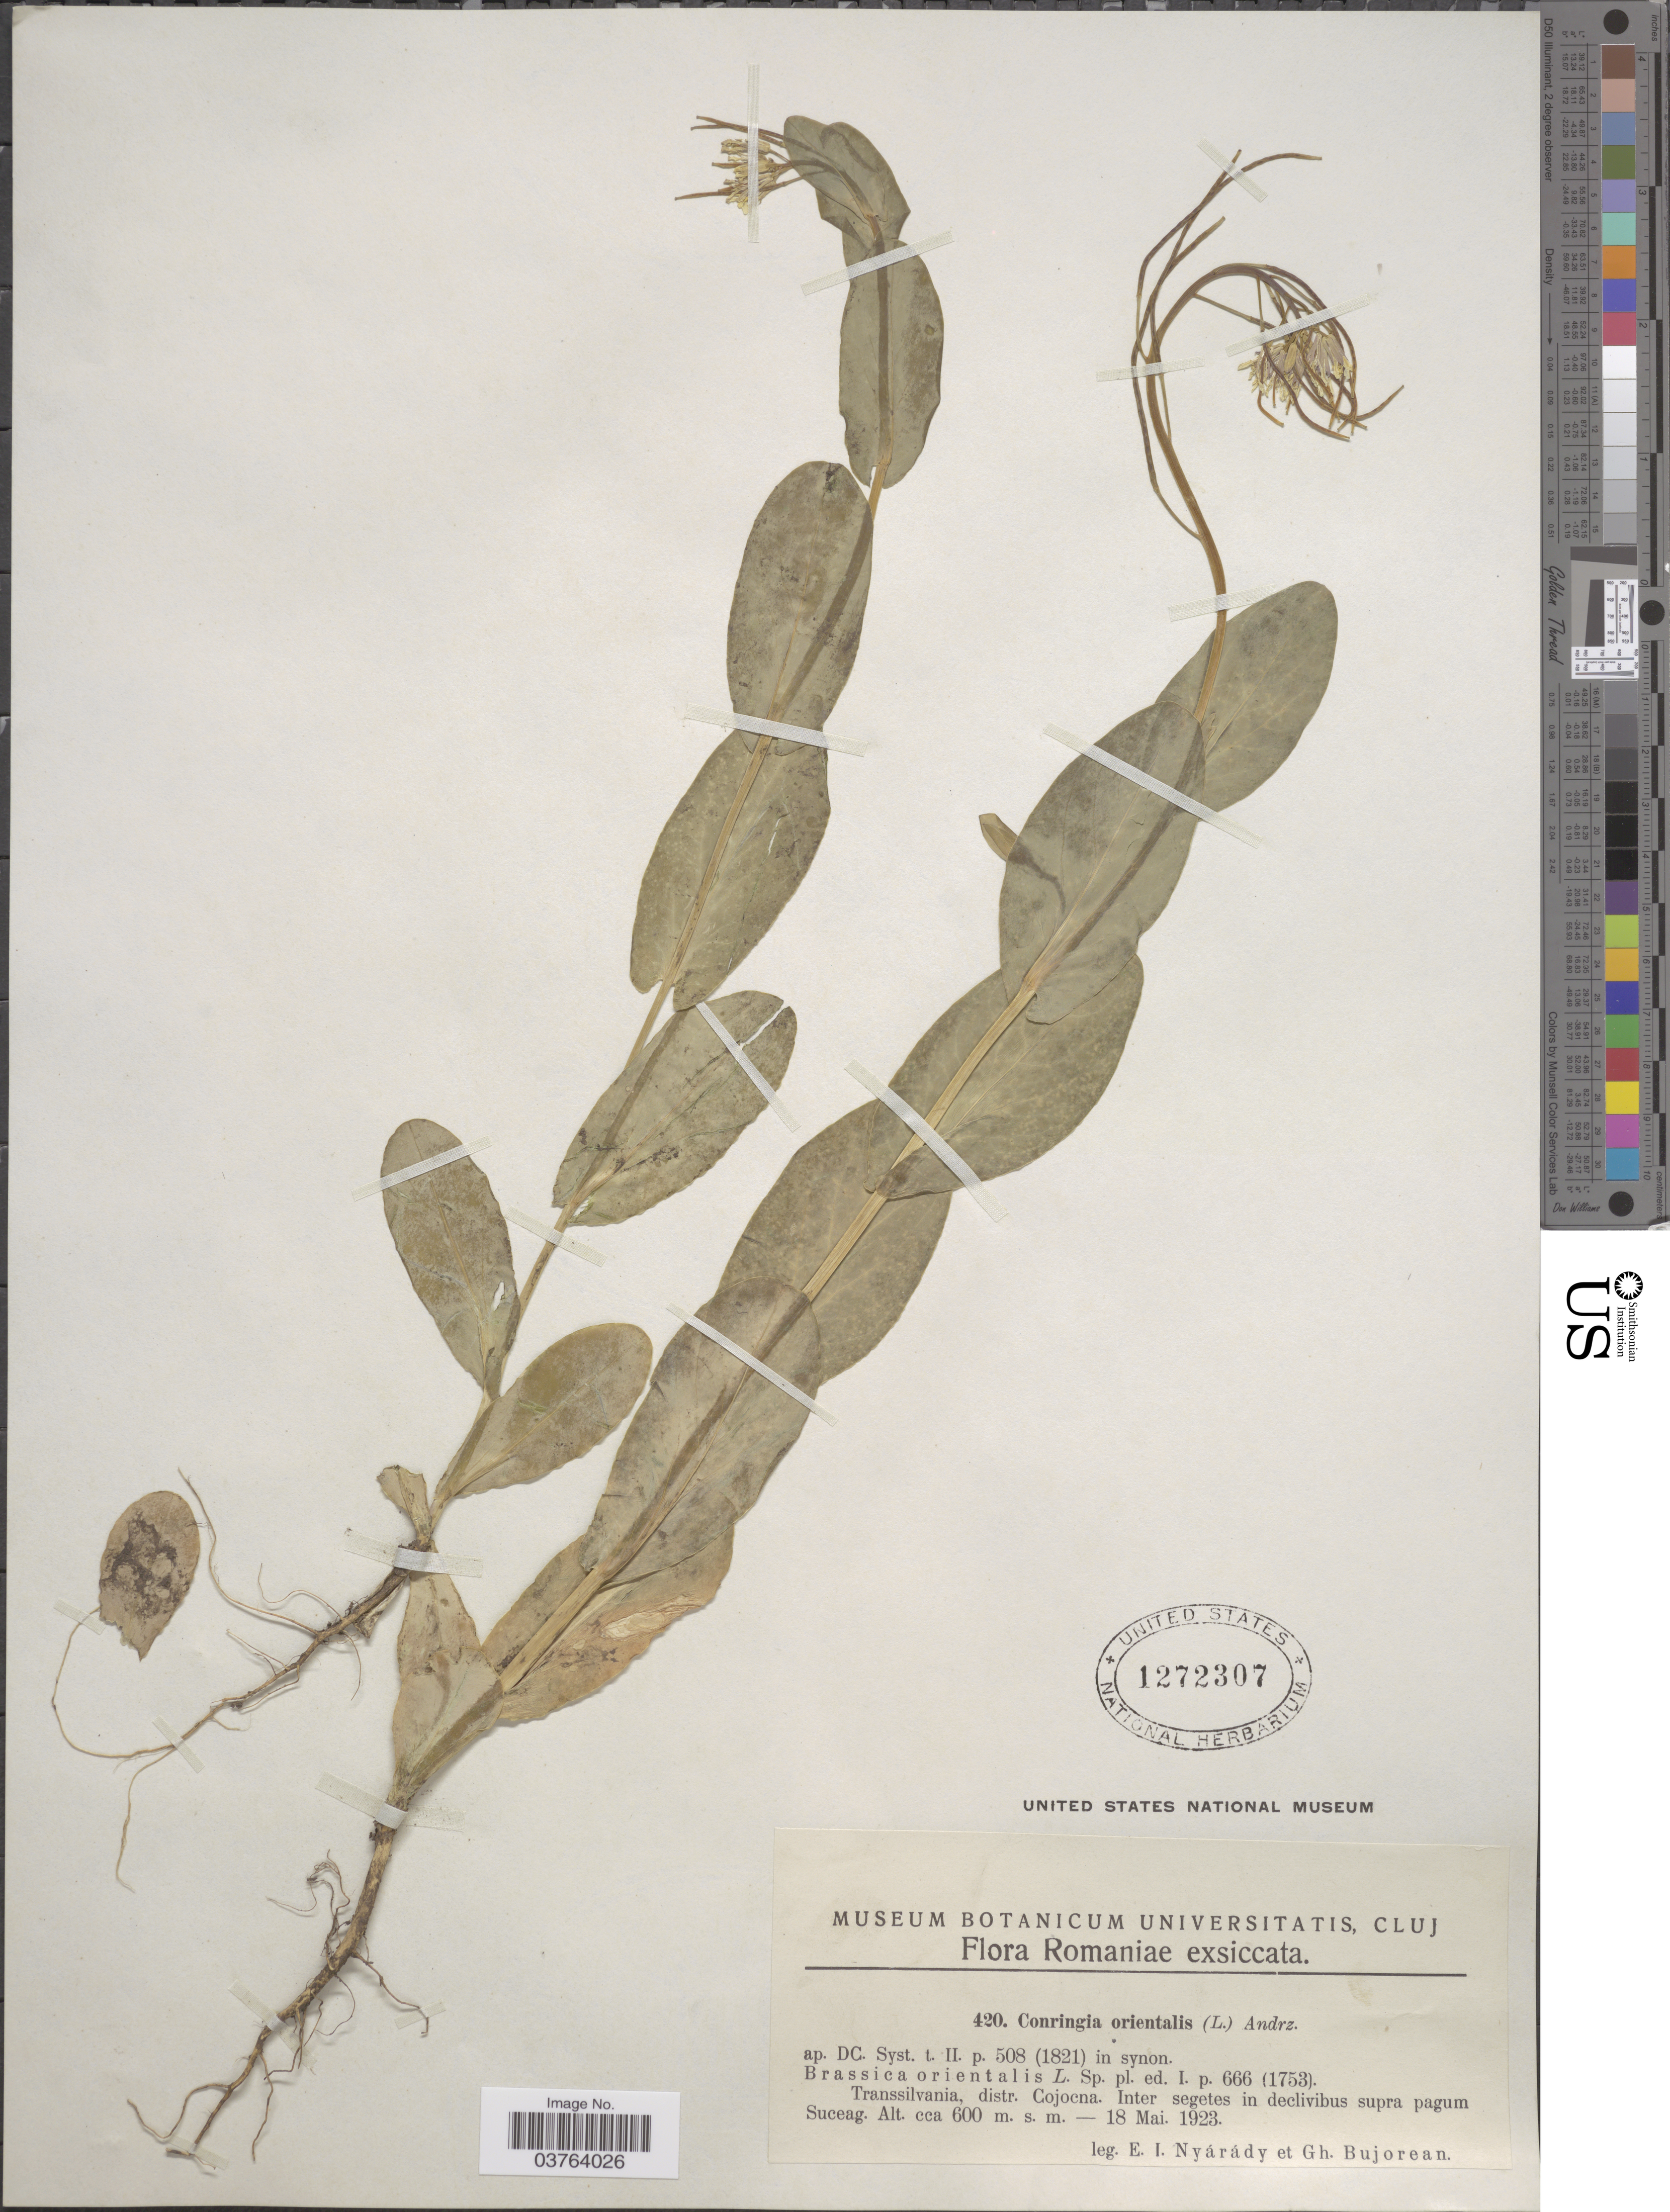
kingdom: Plantae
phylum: Tracheophyta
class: Magnoliopsida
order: Brassicales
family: Brassicaceae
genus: Conringia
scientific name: Conringia orientalis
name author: (L.) C. Presl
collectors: E. Nyárády & G. Bujorean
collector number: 420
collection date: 1923-05-18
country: Romania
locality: Transsilvania, distr. Cojocna. Inter segetes in declivibus supra pagum Suceag.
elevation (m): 600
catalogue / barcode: US 1272307